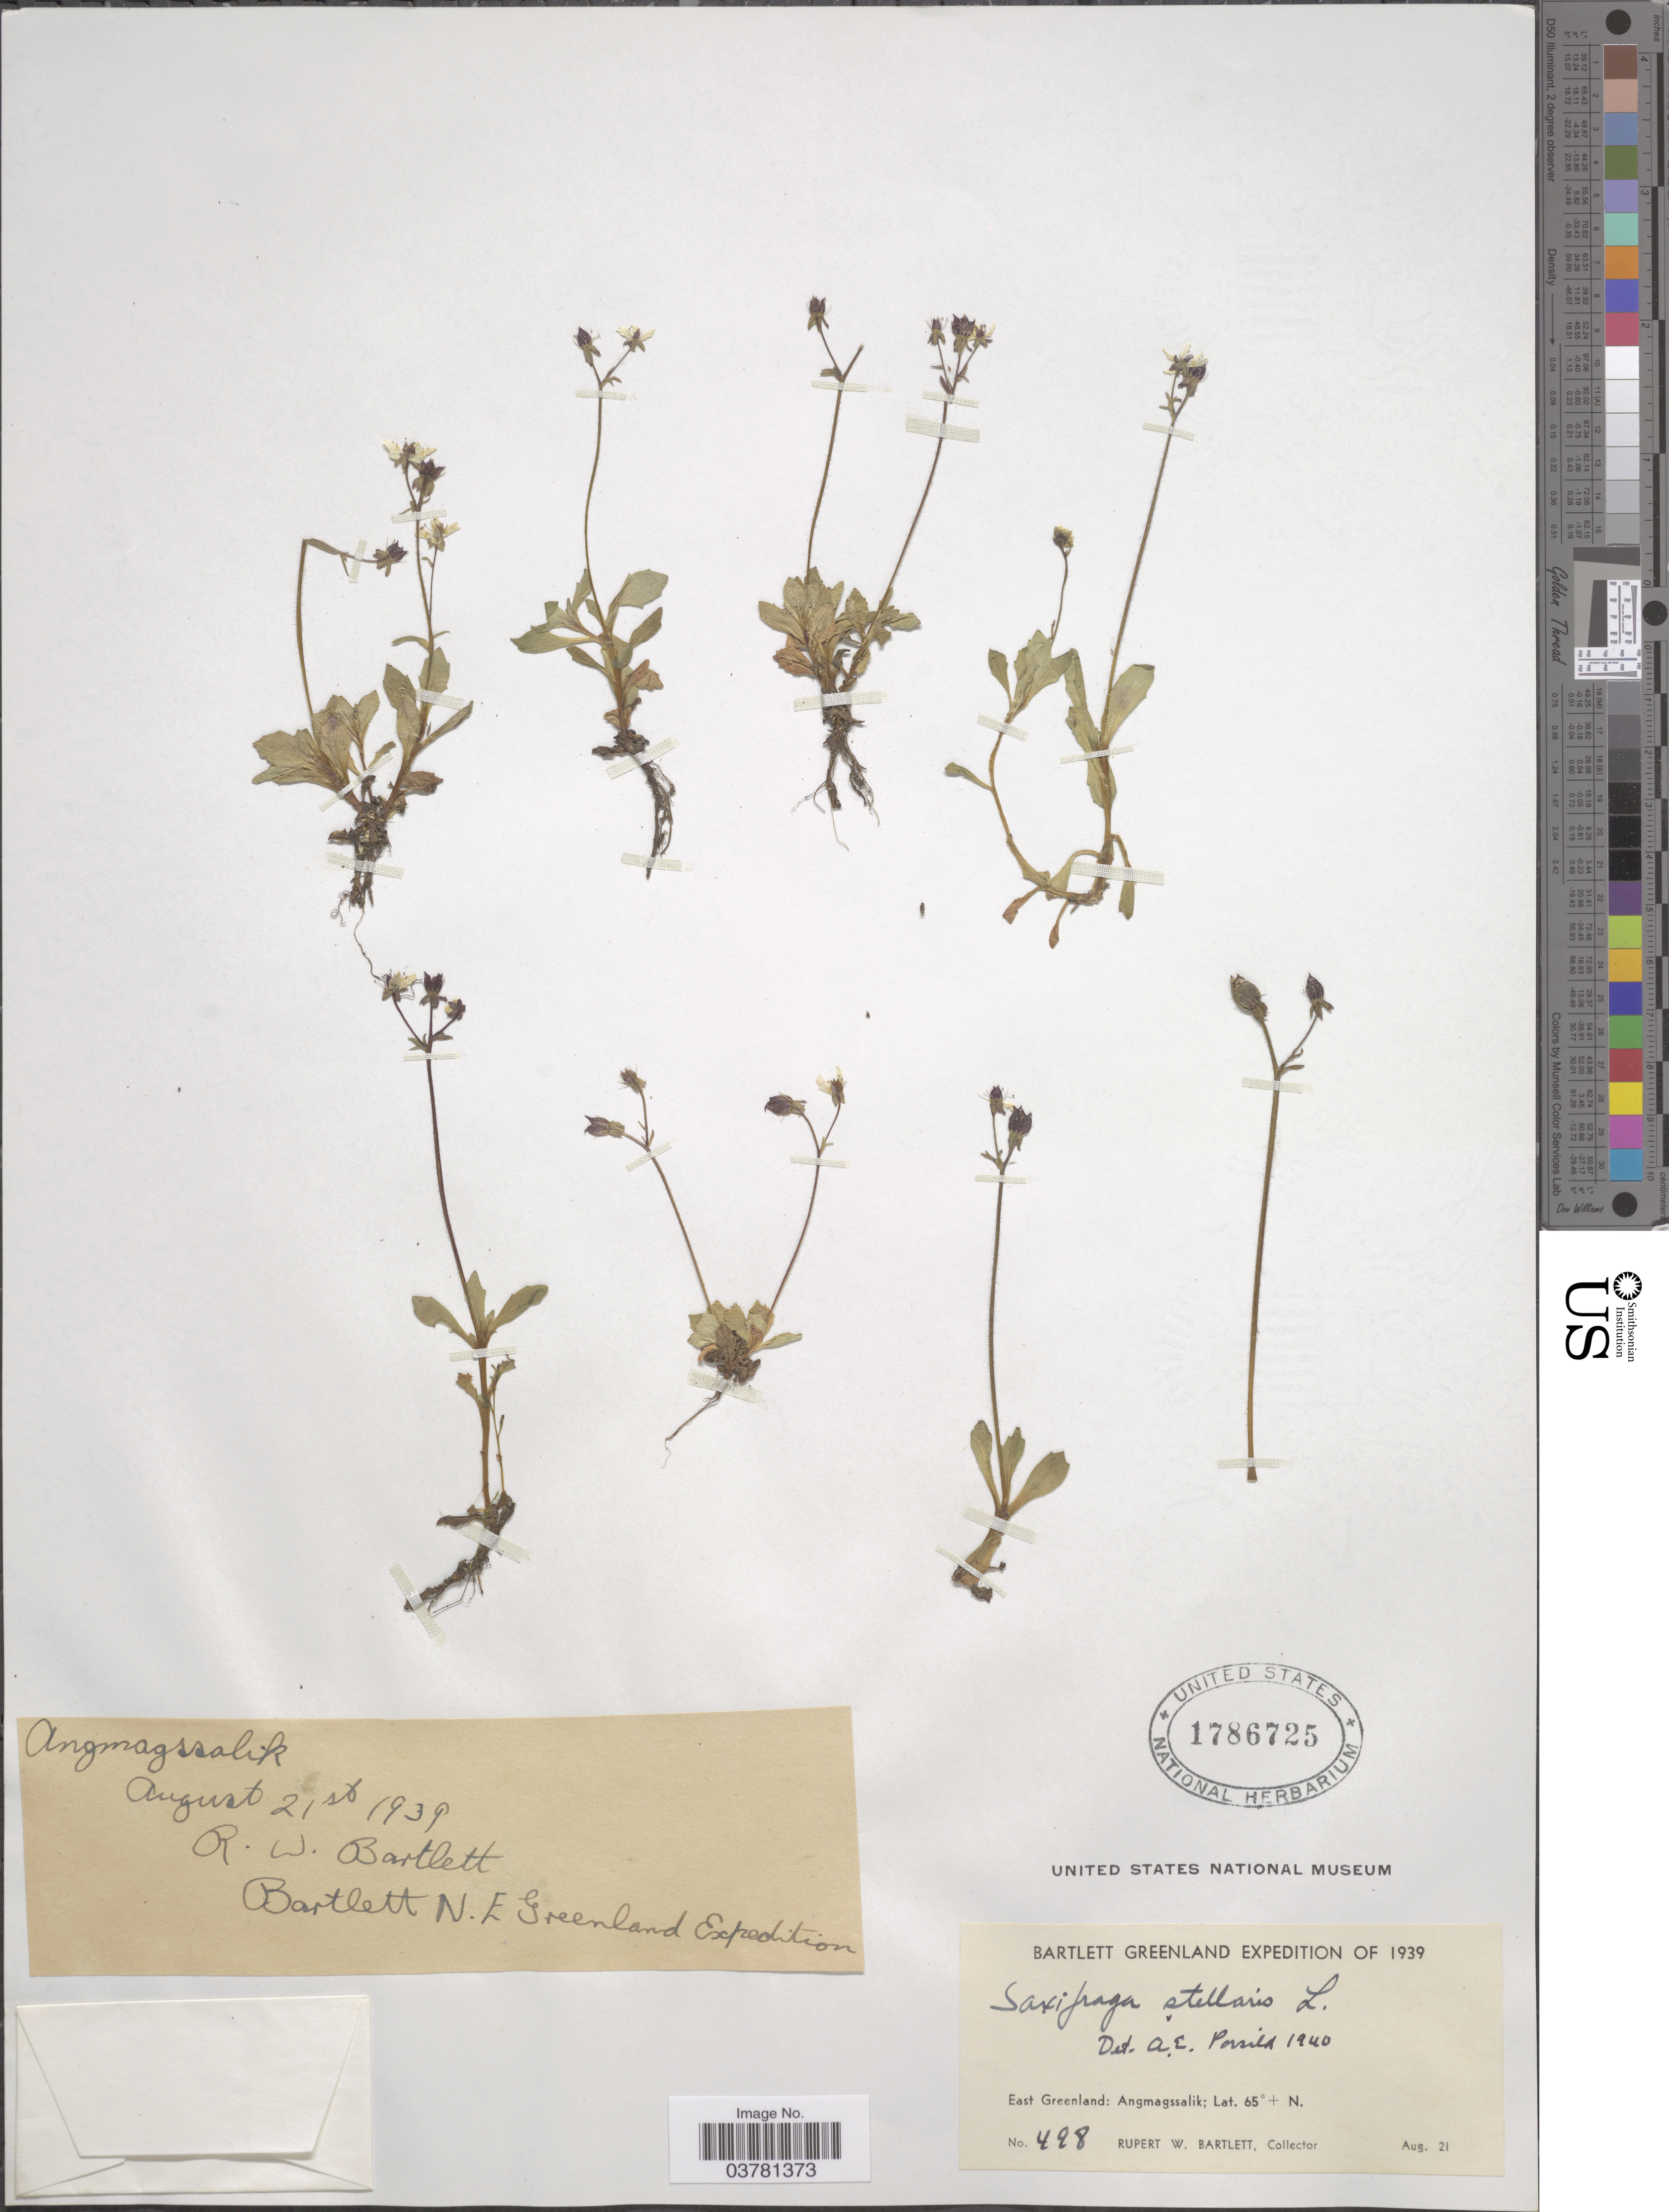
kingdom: Plantae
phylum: Tracheophyta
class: Magnoliopsida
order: Saxifragales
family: Saxifragaceae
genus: Micranthes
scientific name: Micranthes stellaris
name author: (L.) Galasso et al.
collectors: R. W. Bartlett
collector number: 498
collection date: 1939-08-21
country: Greenland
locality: Bartlett Greenland Expedition of 1939. East Greenland; Angmagssalik.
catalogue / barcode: US 1786725